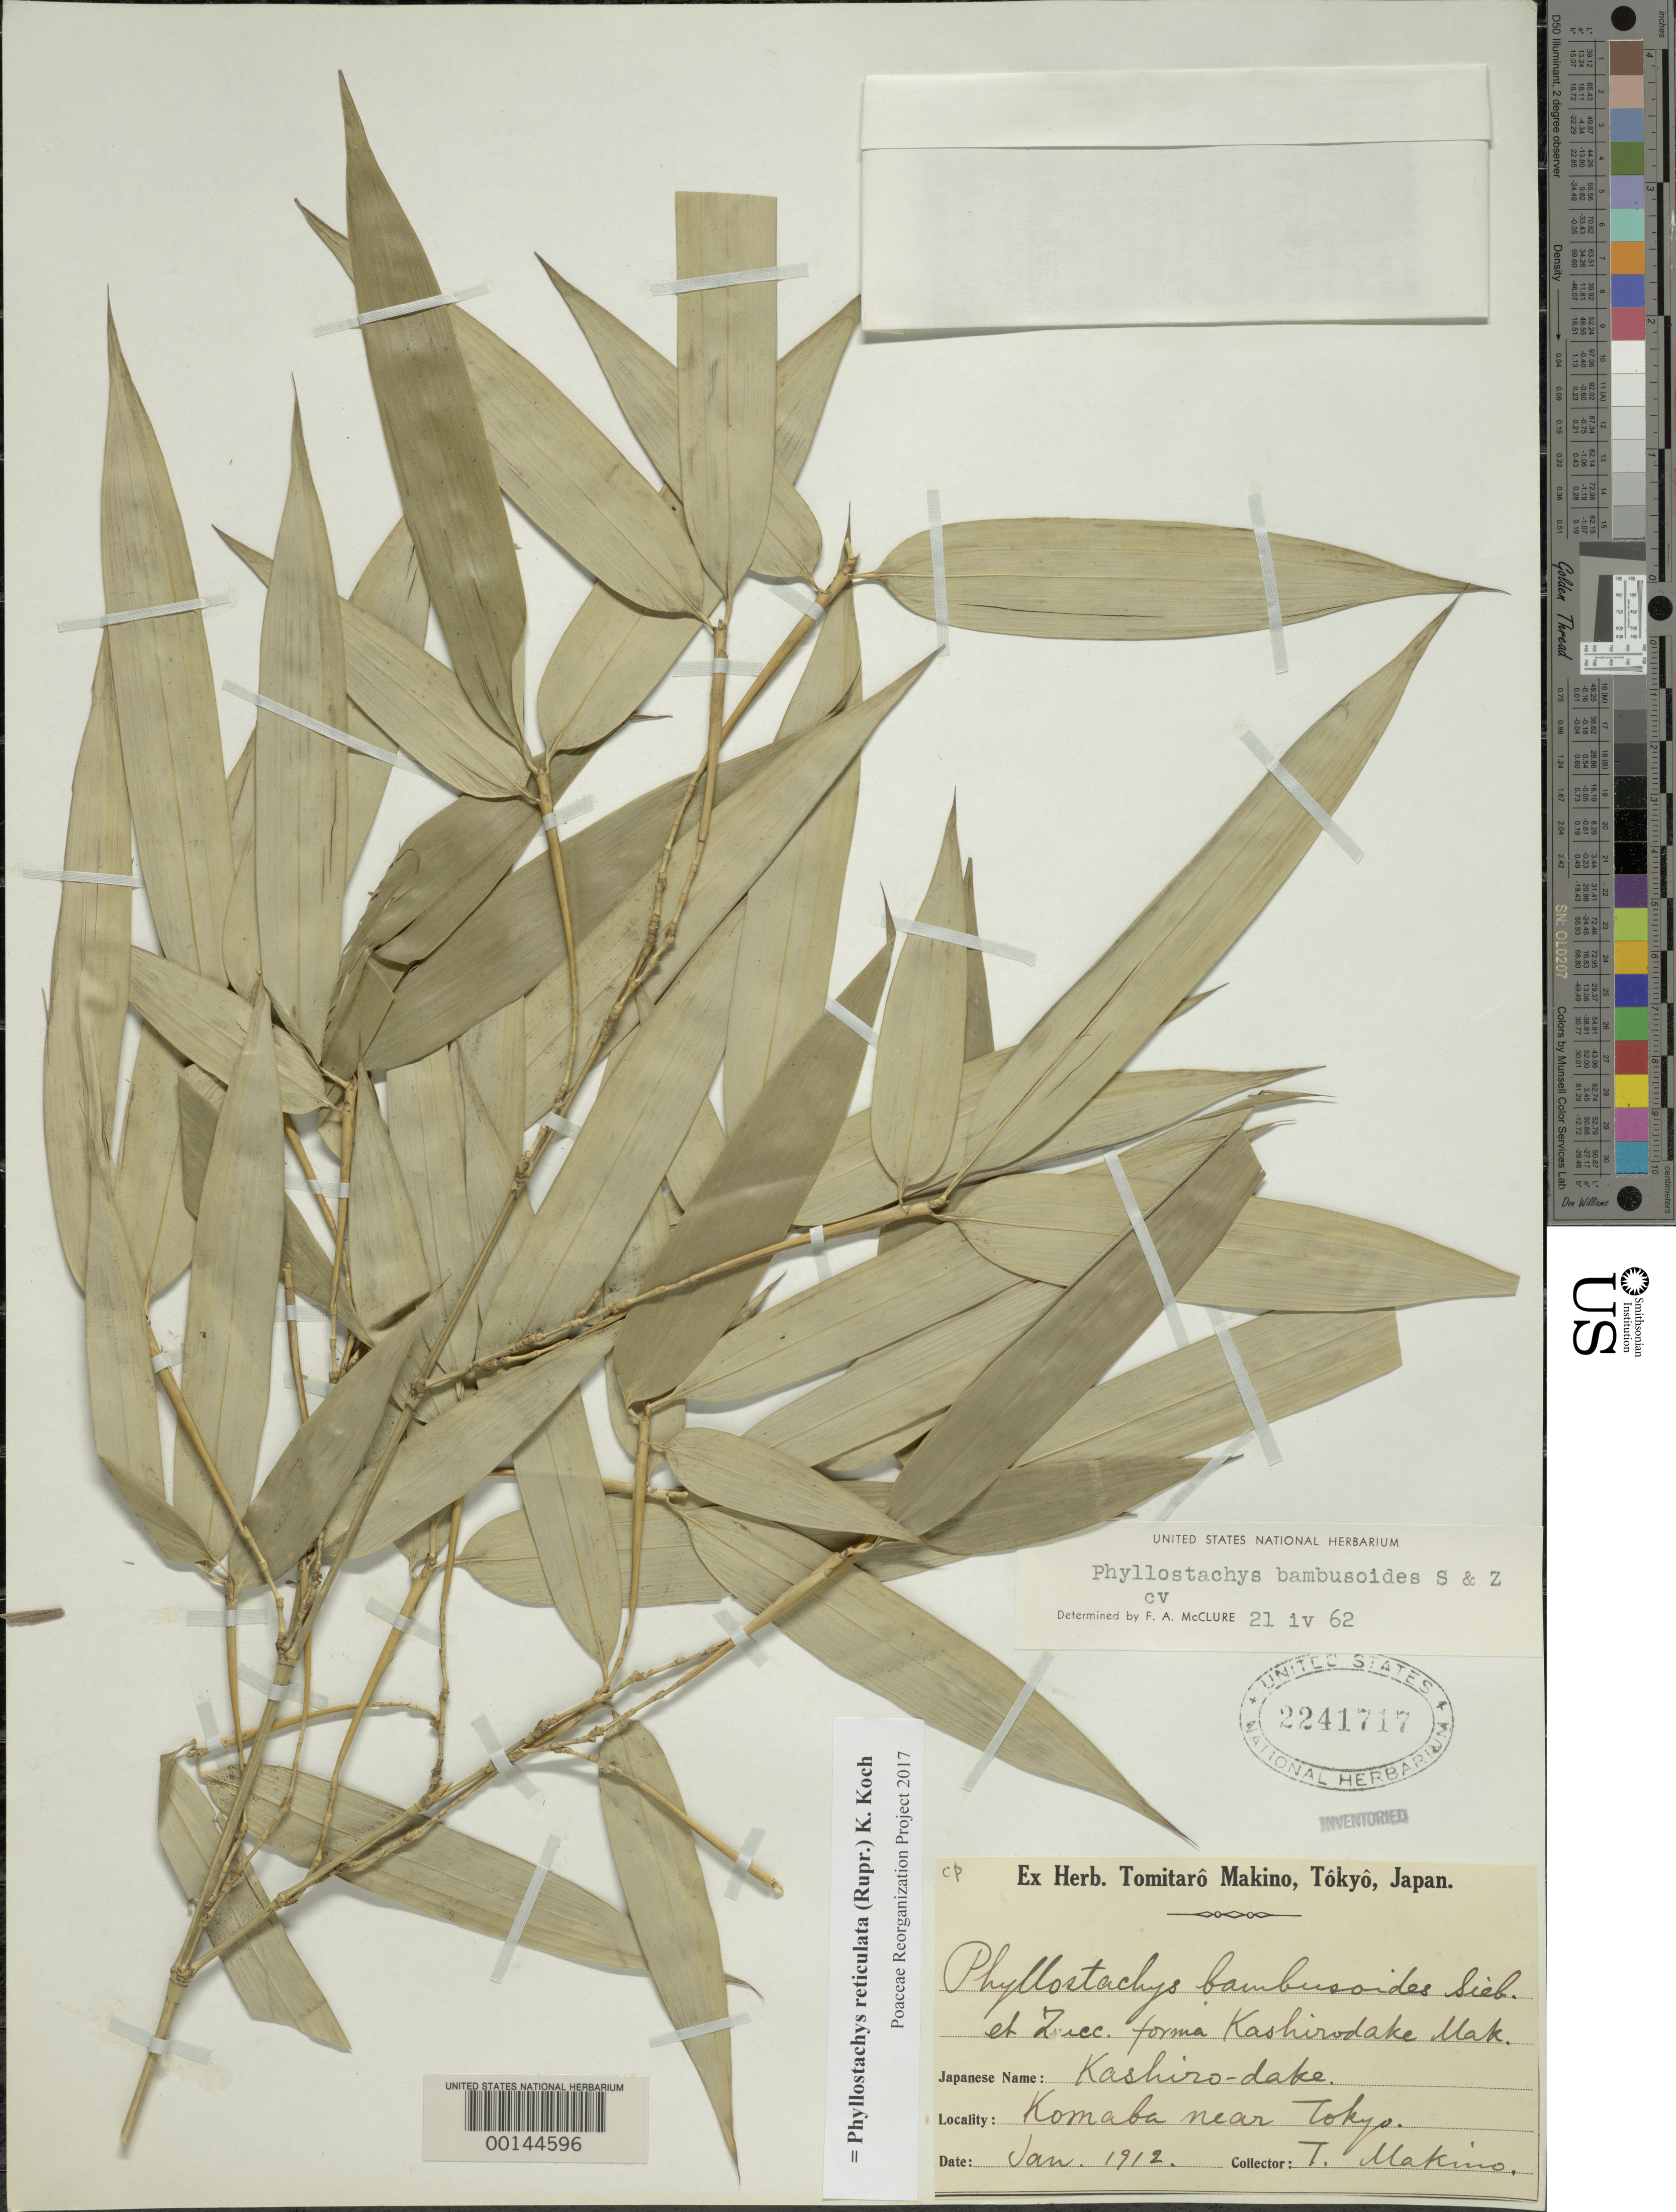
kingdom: Plantae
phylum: Tracheophyta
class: Liliopsida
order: Poales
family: Poaceae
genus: Phyllostachys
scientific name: Phyllostachys reticulata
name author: (Rupr.) K. Koch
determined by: Poaceae Reorganization Project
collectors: T. Makino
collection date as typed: Jan 1912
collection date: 1912-01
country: Japan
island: Honshu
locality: Komaba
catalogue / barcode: US 2241717